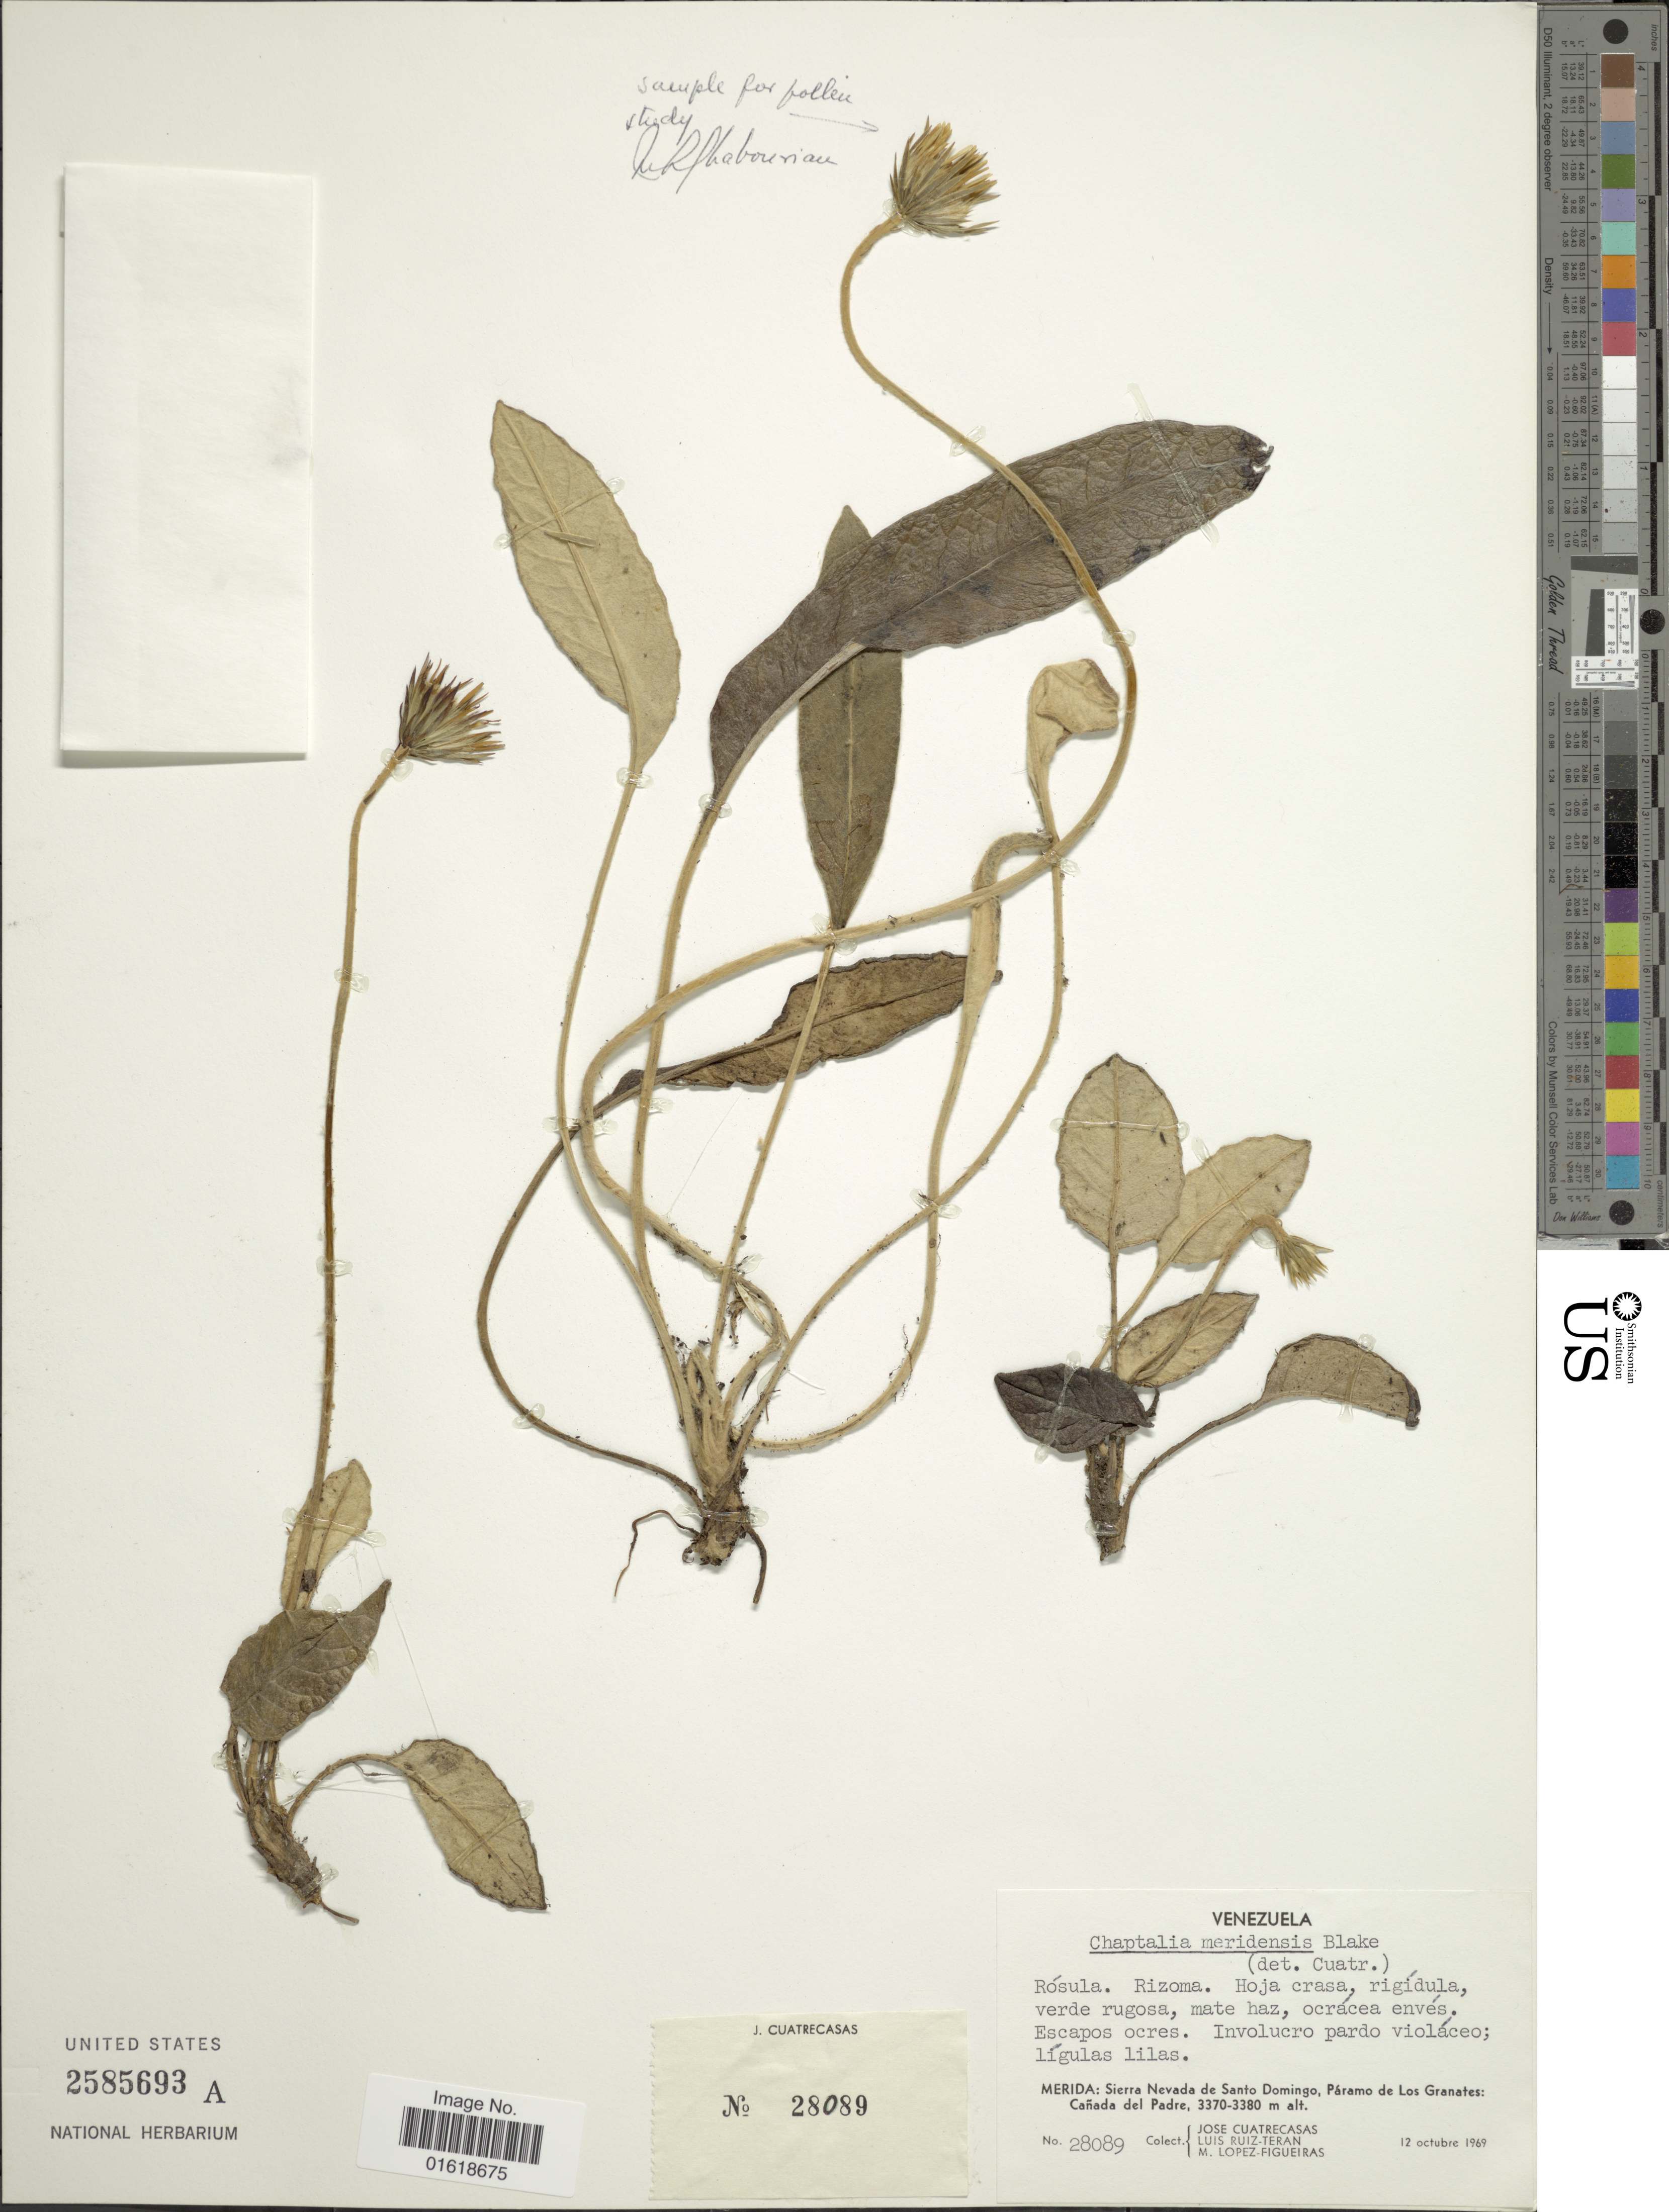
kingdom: Plantae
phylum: Tracheophyta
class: Magnoliopsida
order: Asterales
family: Asteraceae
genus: Chaptalia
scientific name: Chaptalia meridensis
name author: S.F. Blake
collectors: J. Cuatrecasas, L. E. Ruíz-Terán & M. Lopéz-F.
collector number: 28089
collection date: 1969-10-12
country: Venezuela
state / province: Mérida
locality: Merida: Sierra Nevada de Santo Domingo, Páramo de Los Granates: Cañada del Padre.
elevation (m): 3370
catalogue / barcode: US 2585693A